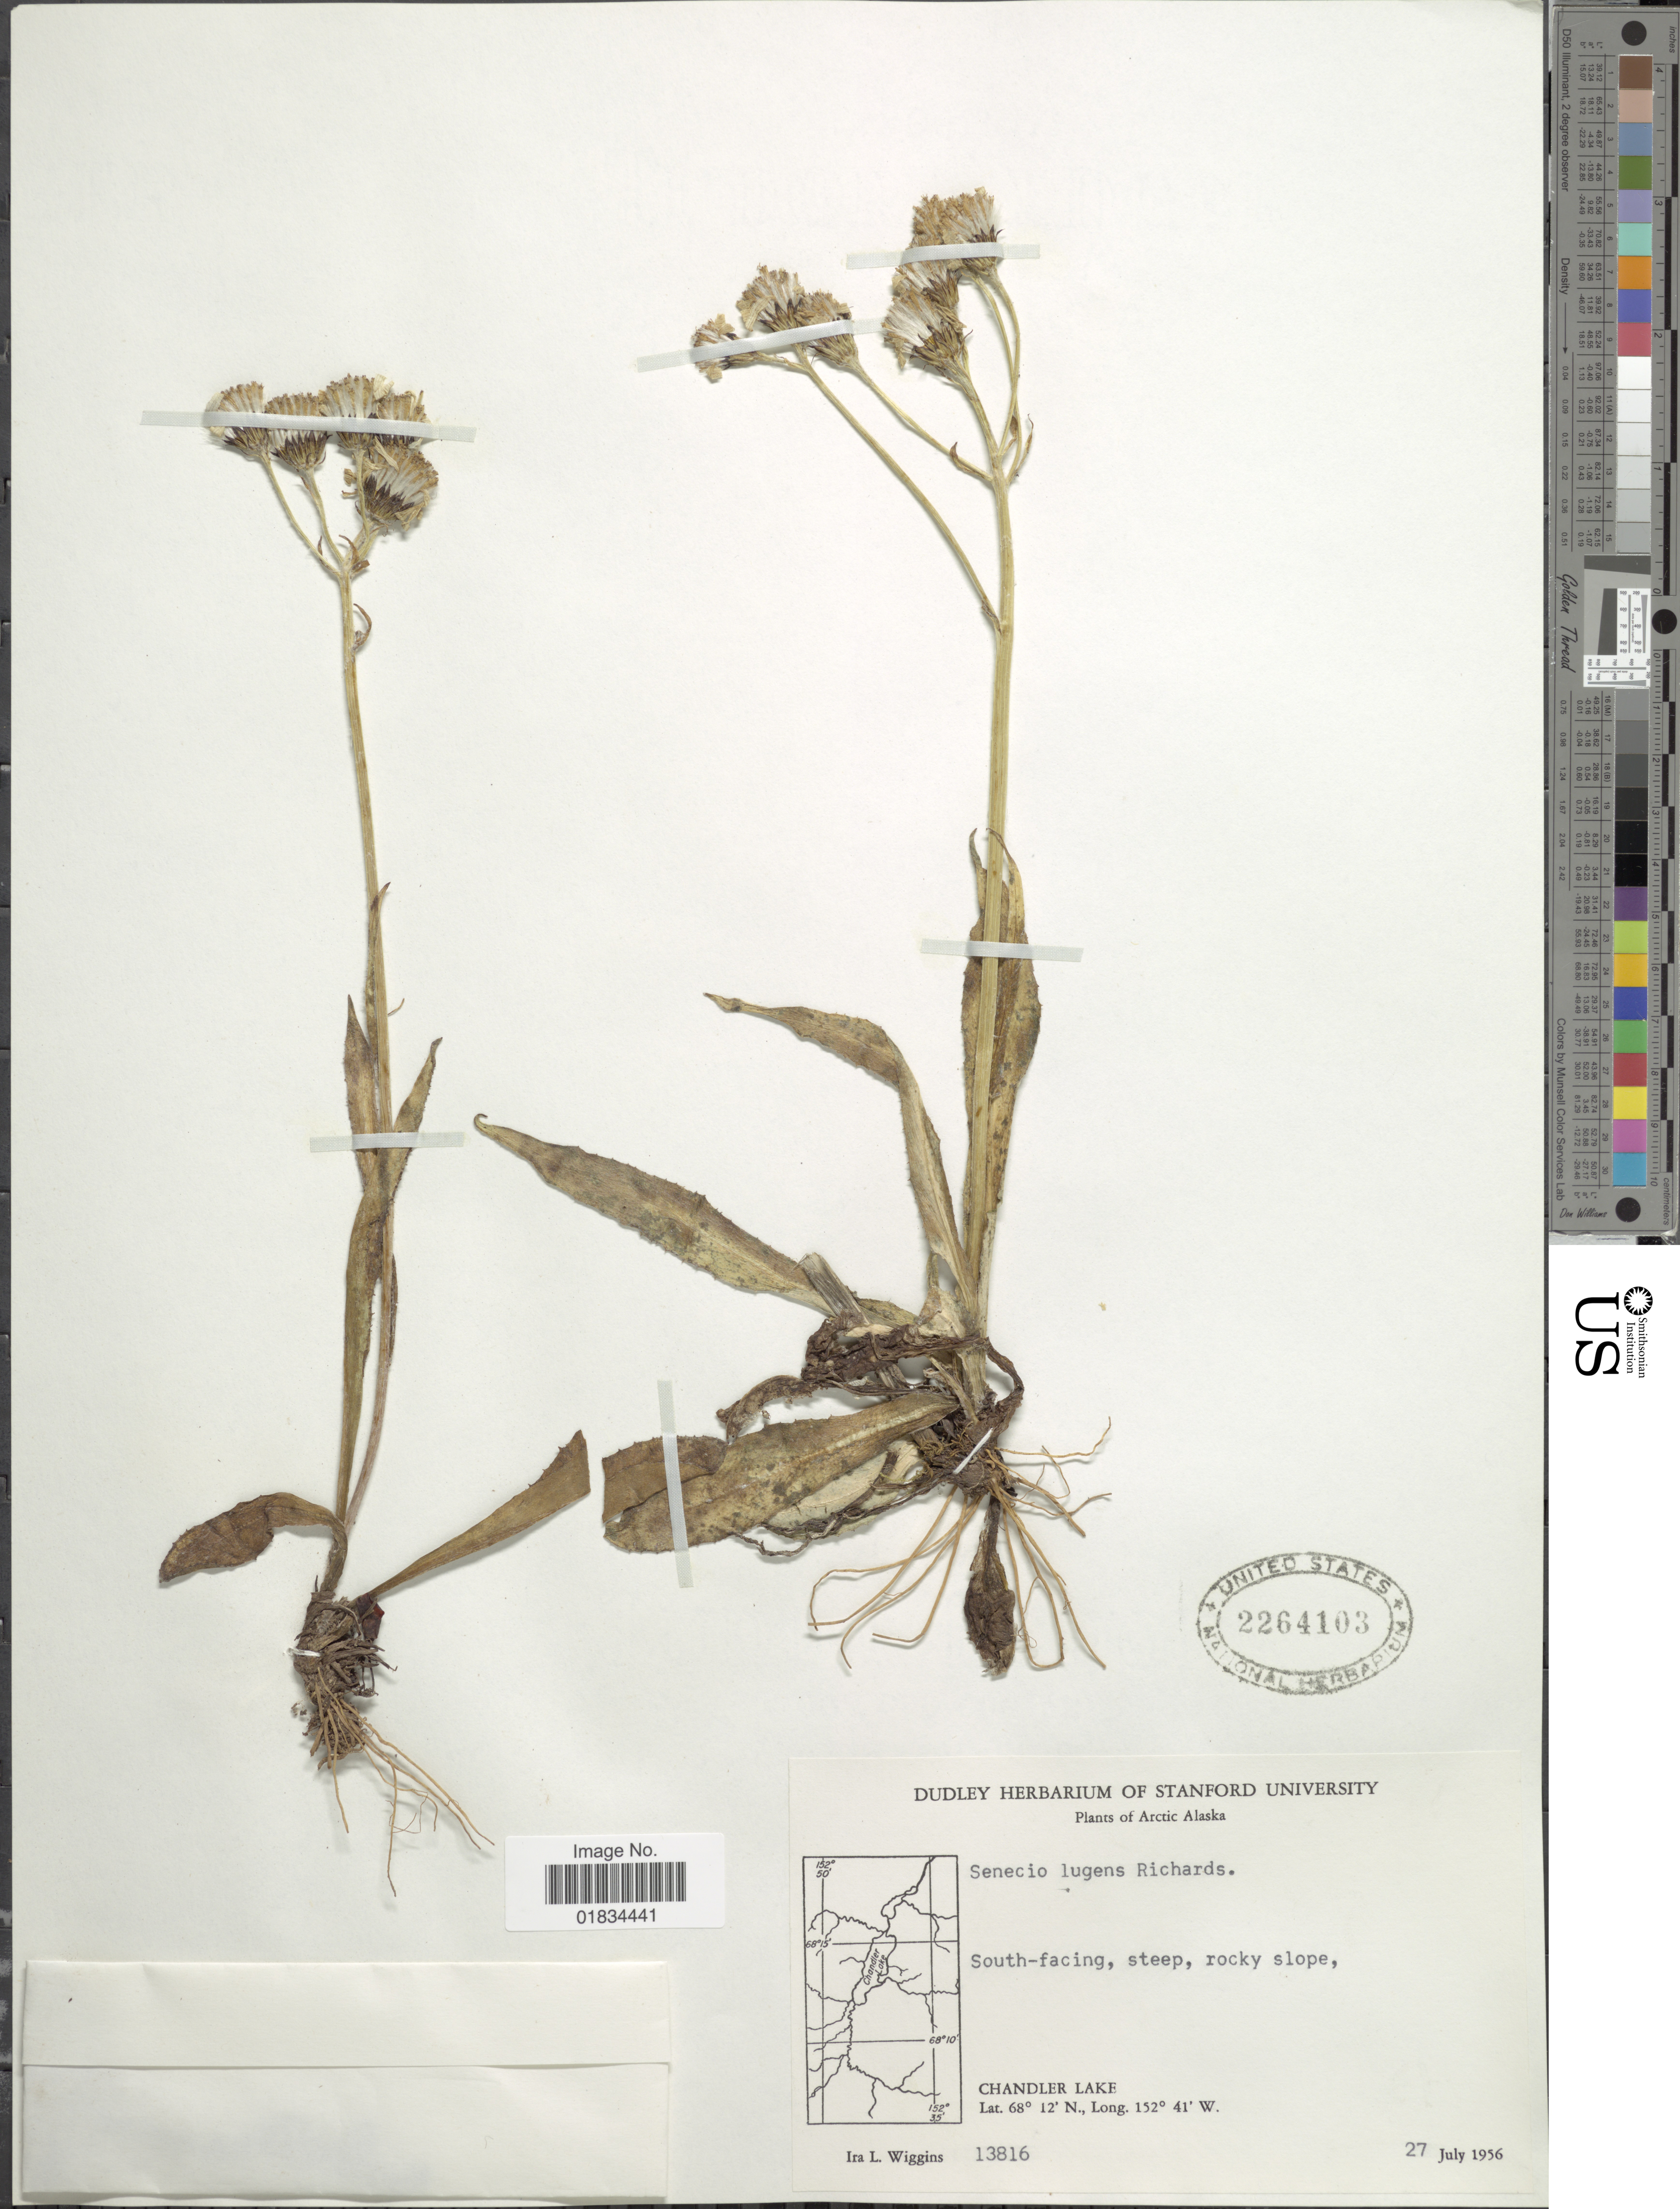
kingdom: Plantae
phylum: Tracheophyta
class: Magnoliopsida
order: Asterales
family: Asteraceae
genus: Senecio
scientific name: Senecio lugens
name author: Richardson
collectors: I. L. Wiggins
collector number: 13816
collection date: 1956-07-27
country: United States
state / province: Alaska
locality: Arctic Alaska, Chandler Lake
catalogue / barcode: US 2264103